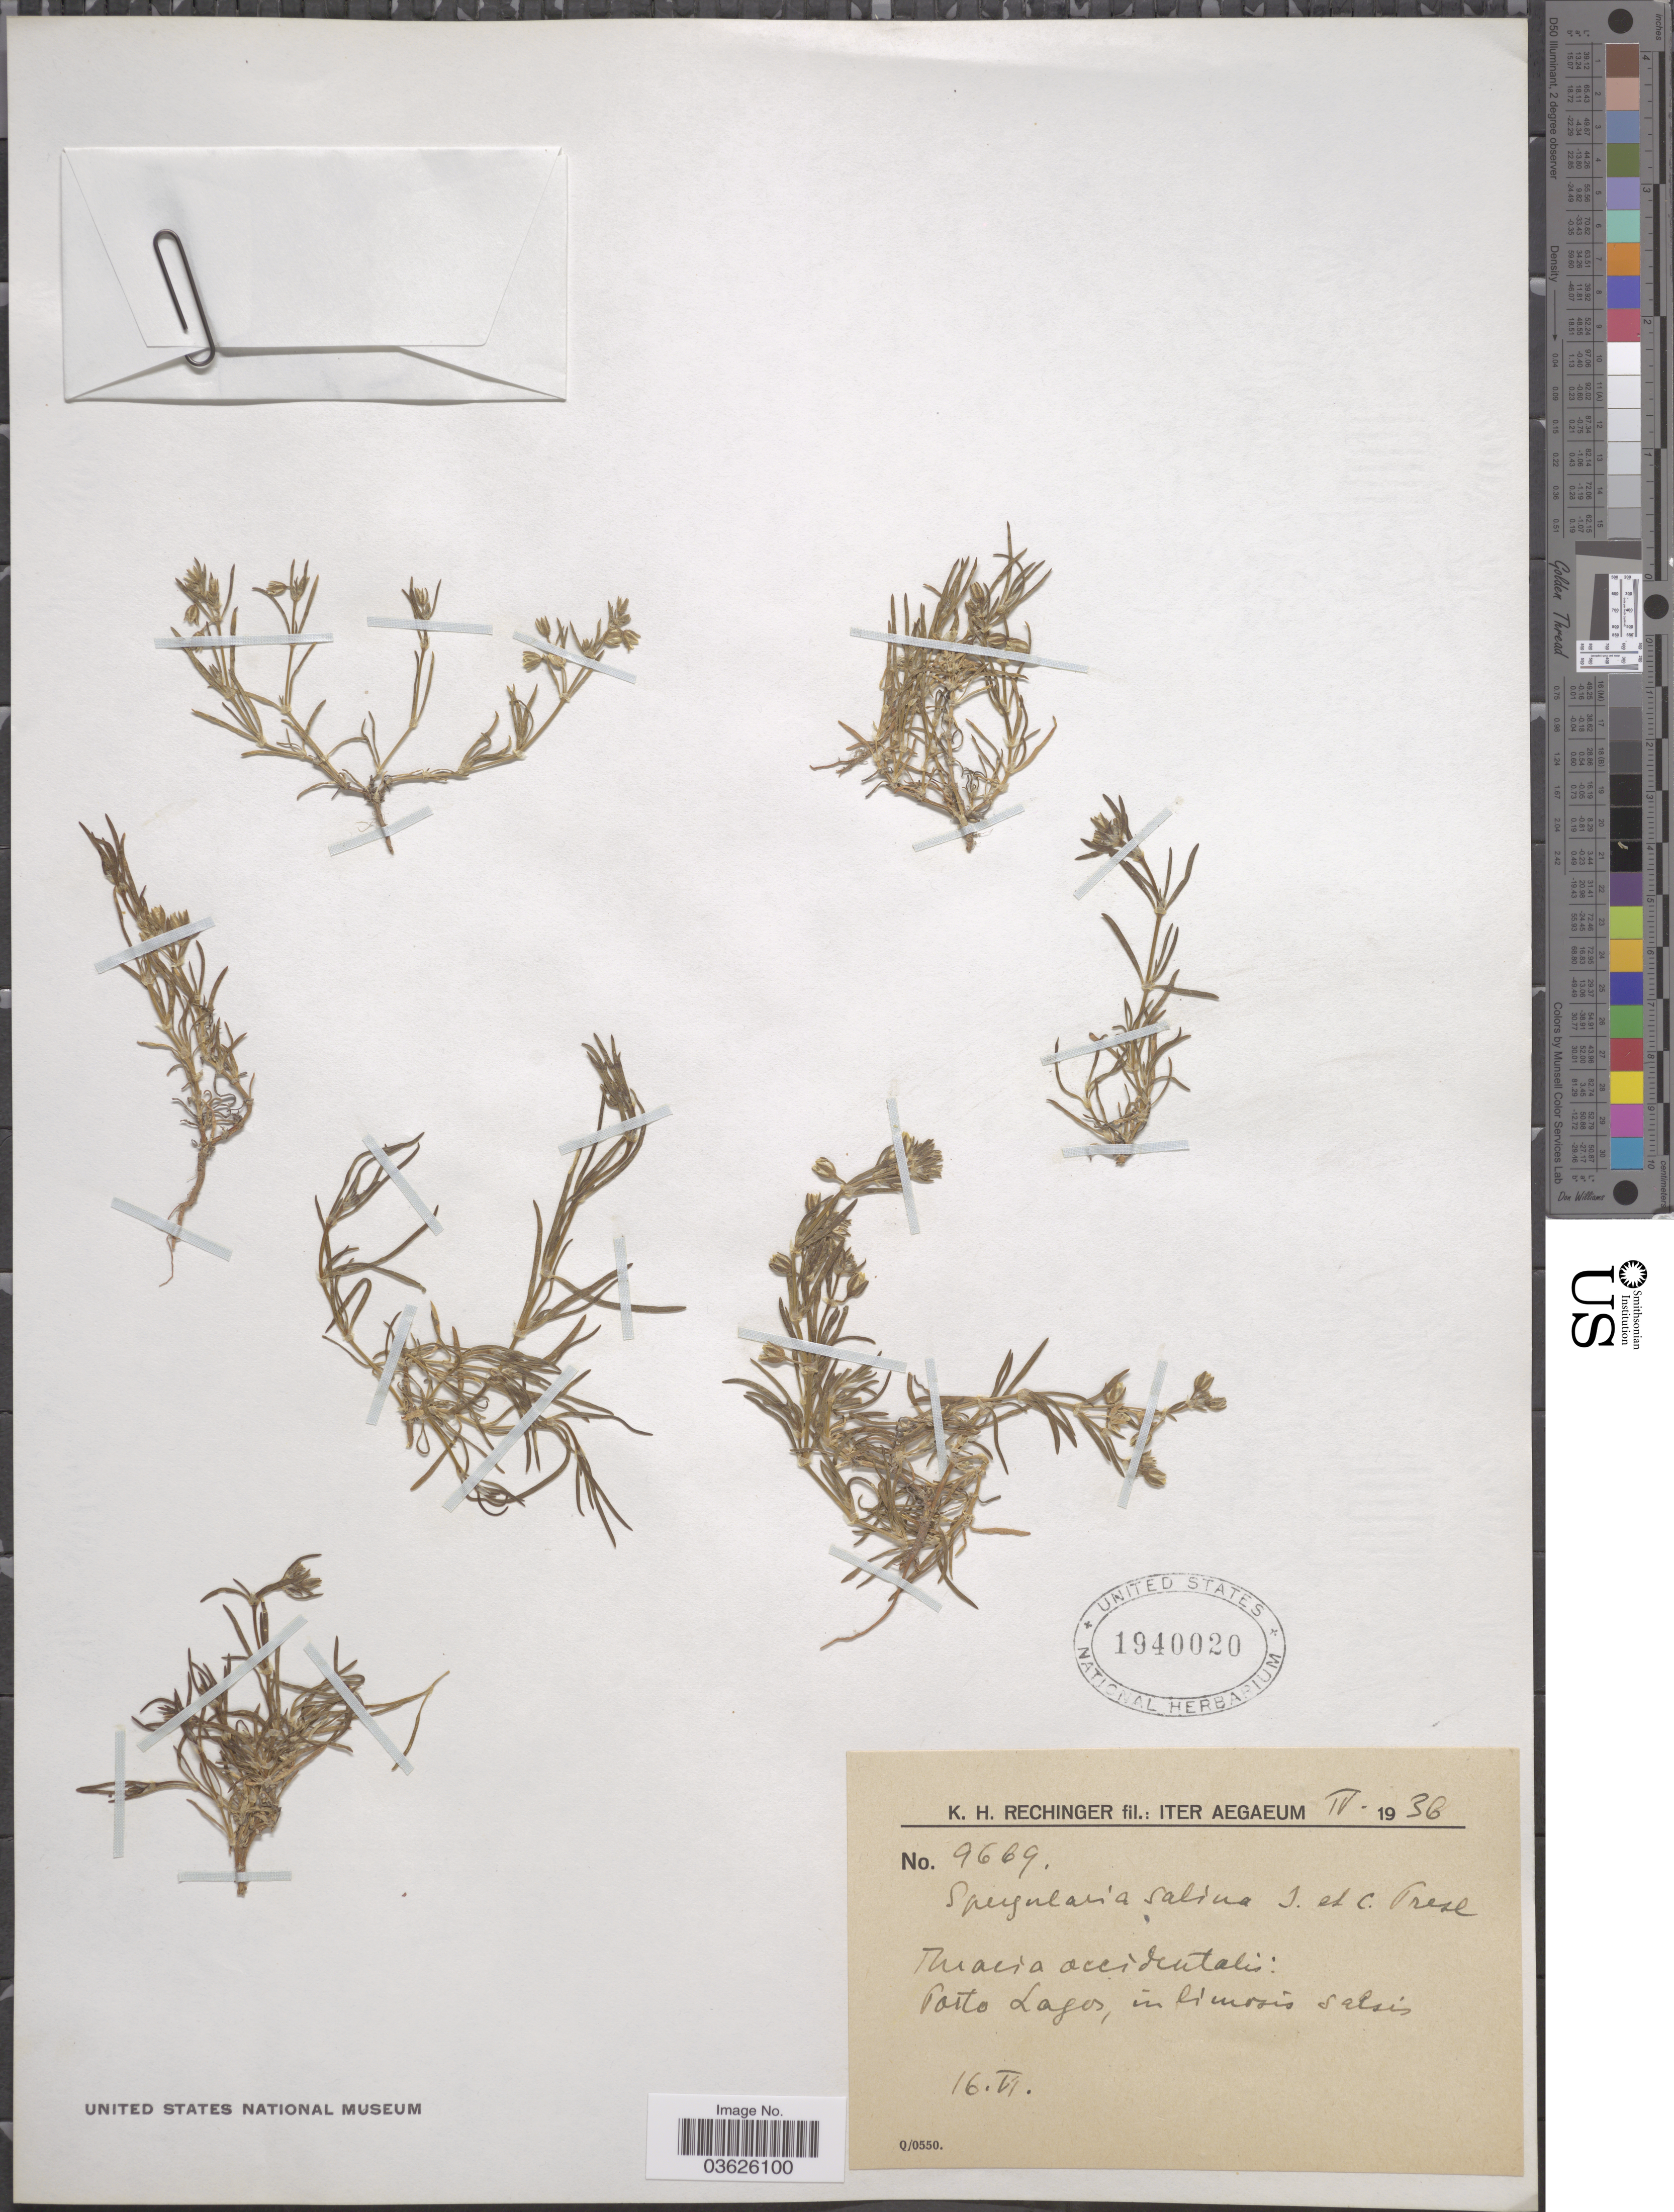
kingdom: Plantae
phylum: Tracheophyta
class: Magnoliopsida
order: Caryophyllales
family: Caryophyllaceae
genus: Tissa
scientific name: Tissa salina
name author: (J. Presl & C. Presl) Britton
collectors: K. H. Rechinger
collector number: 9669*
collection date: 1936-06-16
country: Greece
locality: Aegaeum: Thracia occidentalis: Porto Lagos, in limosis salsis.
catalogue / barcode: US 1940020